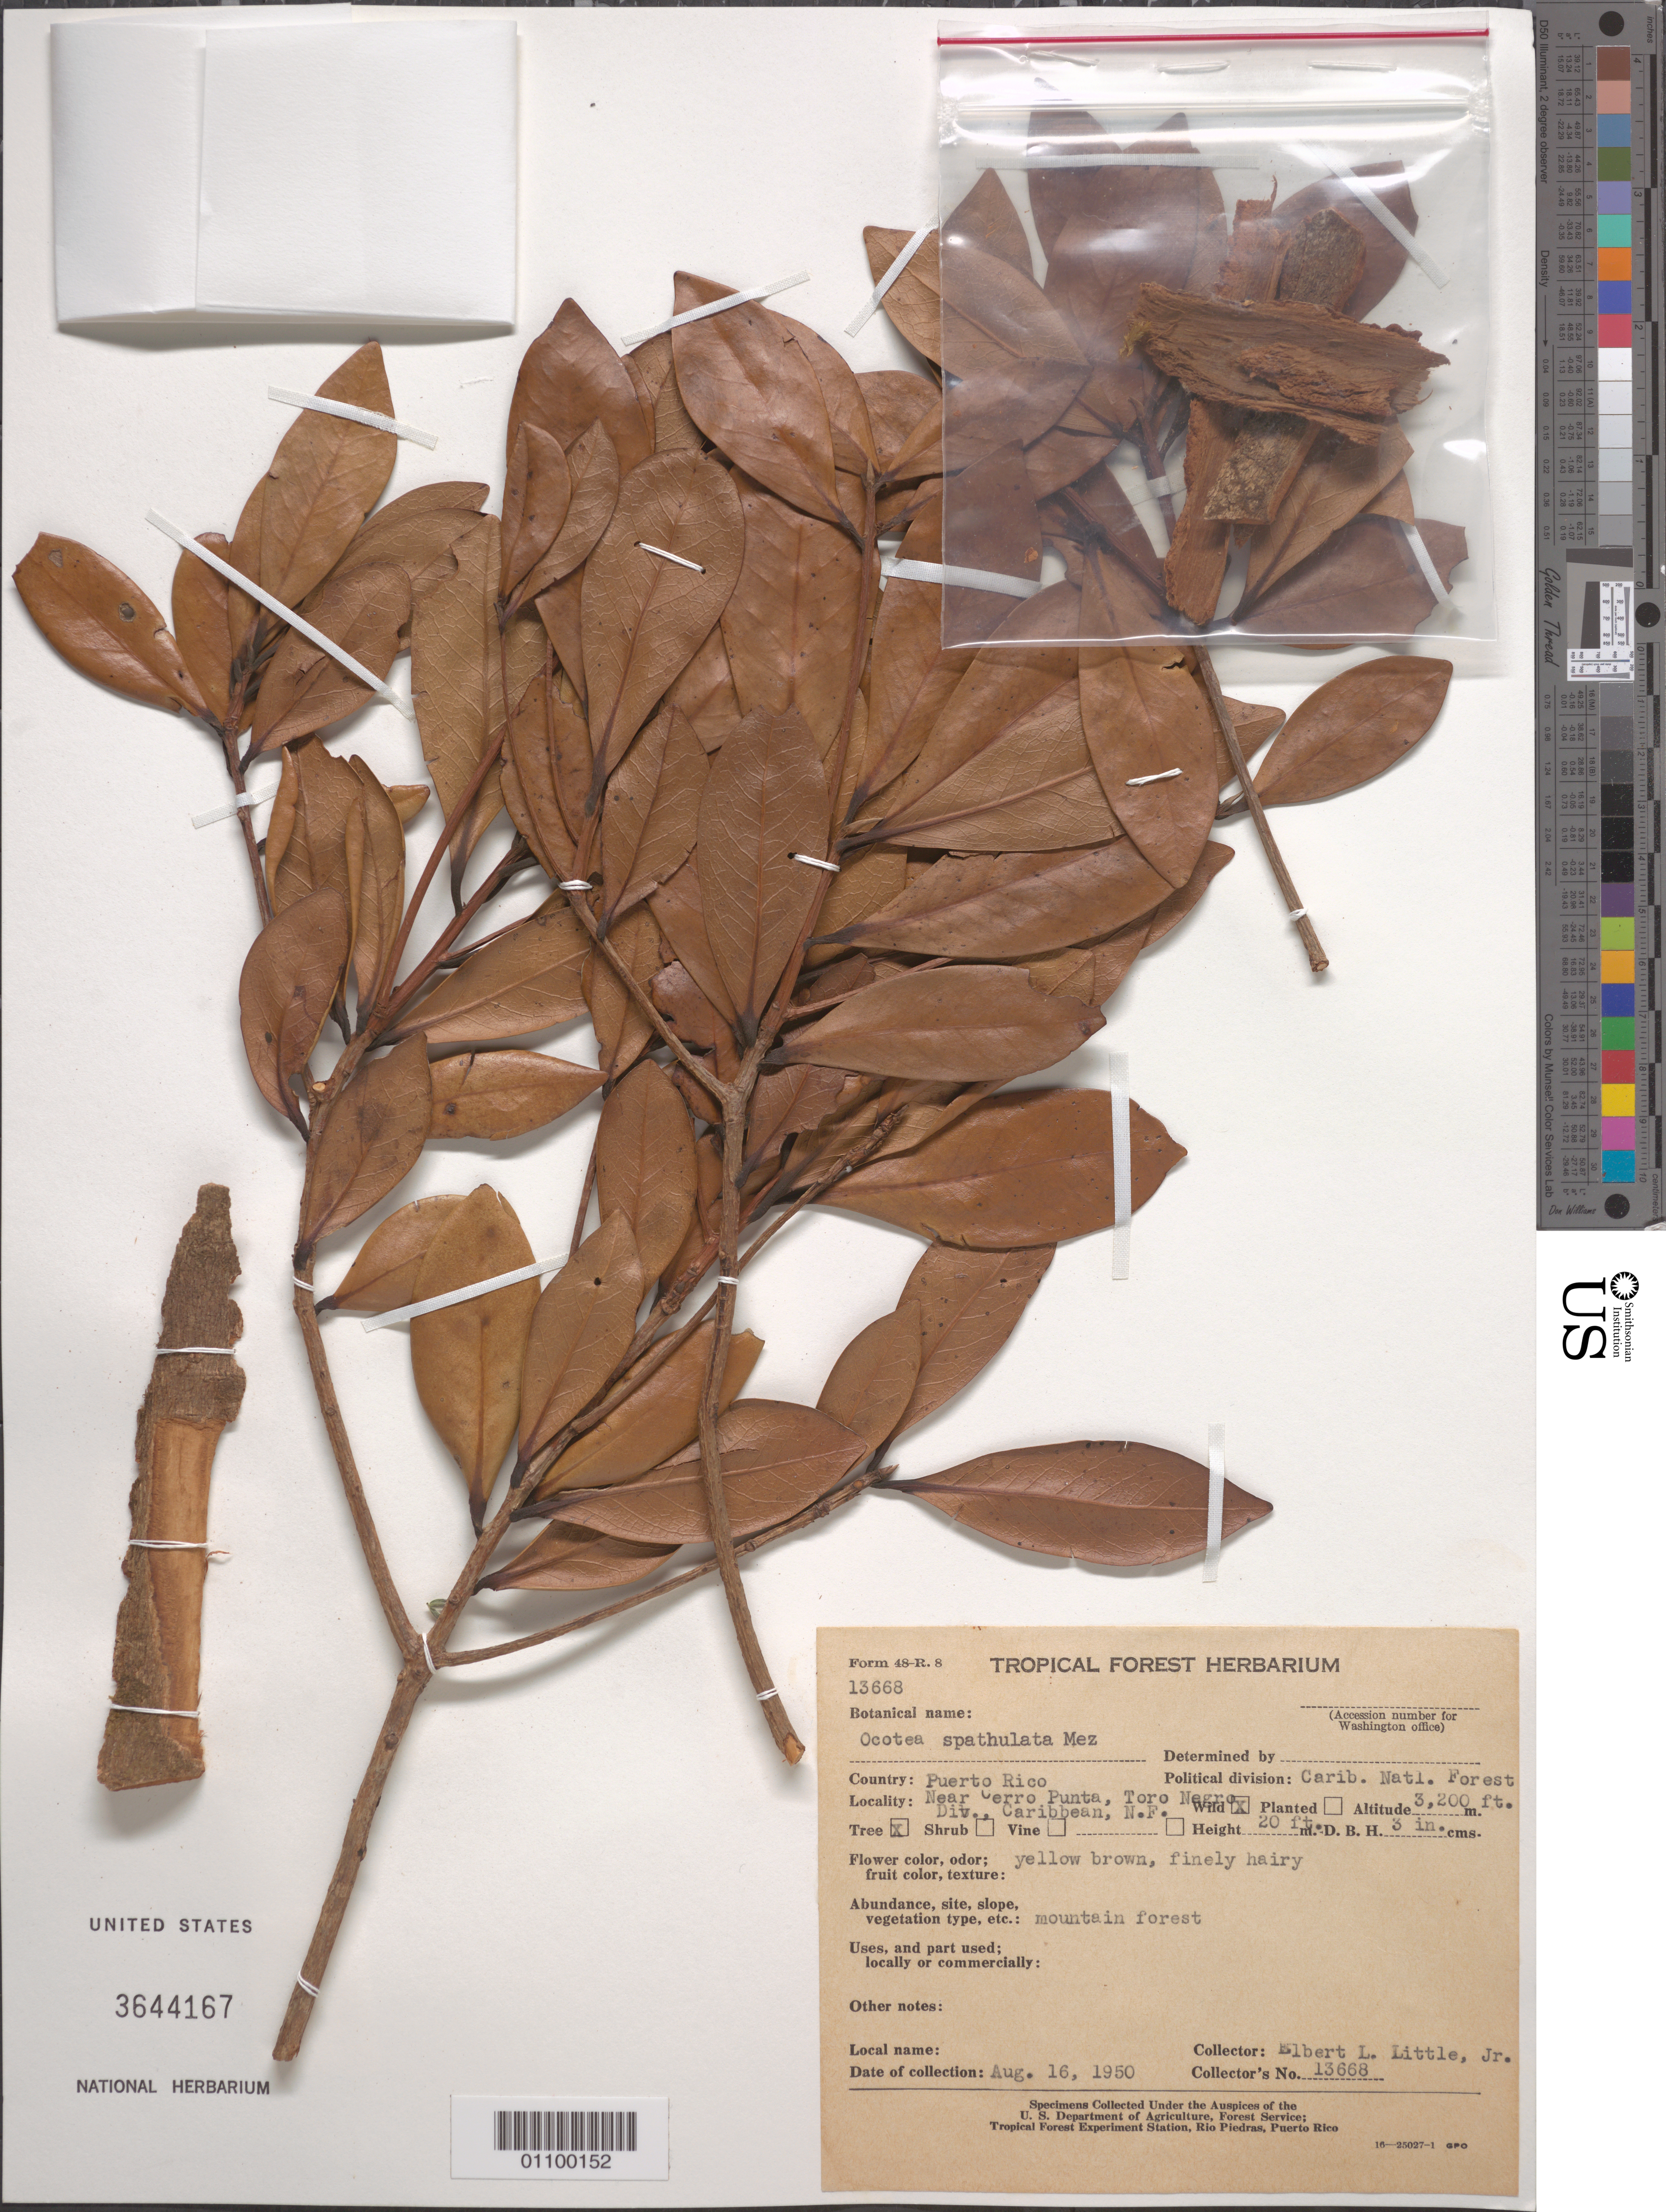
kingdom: Plantae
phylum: Tracheophyta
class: Magnoliopsida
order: Laurales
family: Lauraceae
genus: Ocotea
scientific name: Ocotea spathulata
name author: Mez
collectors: E. L. Little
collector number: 13668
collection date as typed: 16 Aug 1950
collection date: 1950-08-16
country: Puerto Rico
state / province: Jayuya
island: Puerto Rico I.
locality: Near Cerro Punta, Toro Negro; mountain forest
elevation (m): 975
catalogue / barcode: US 3644167